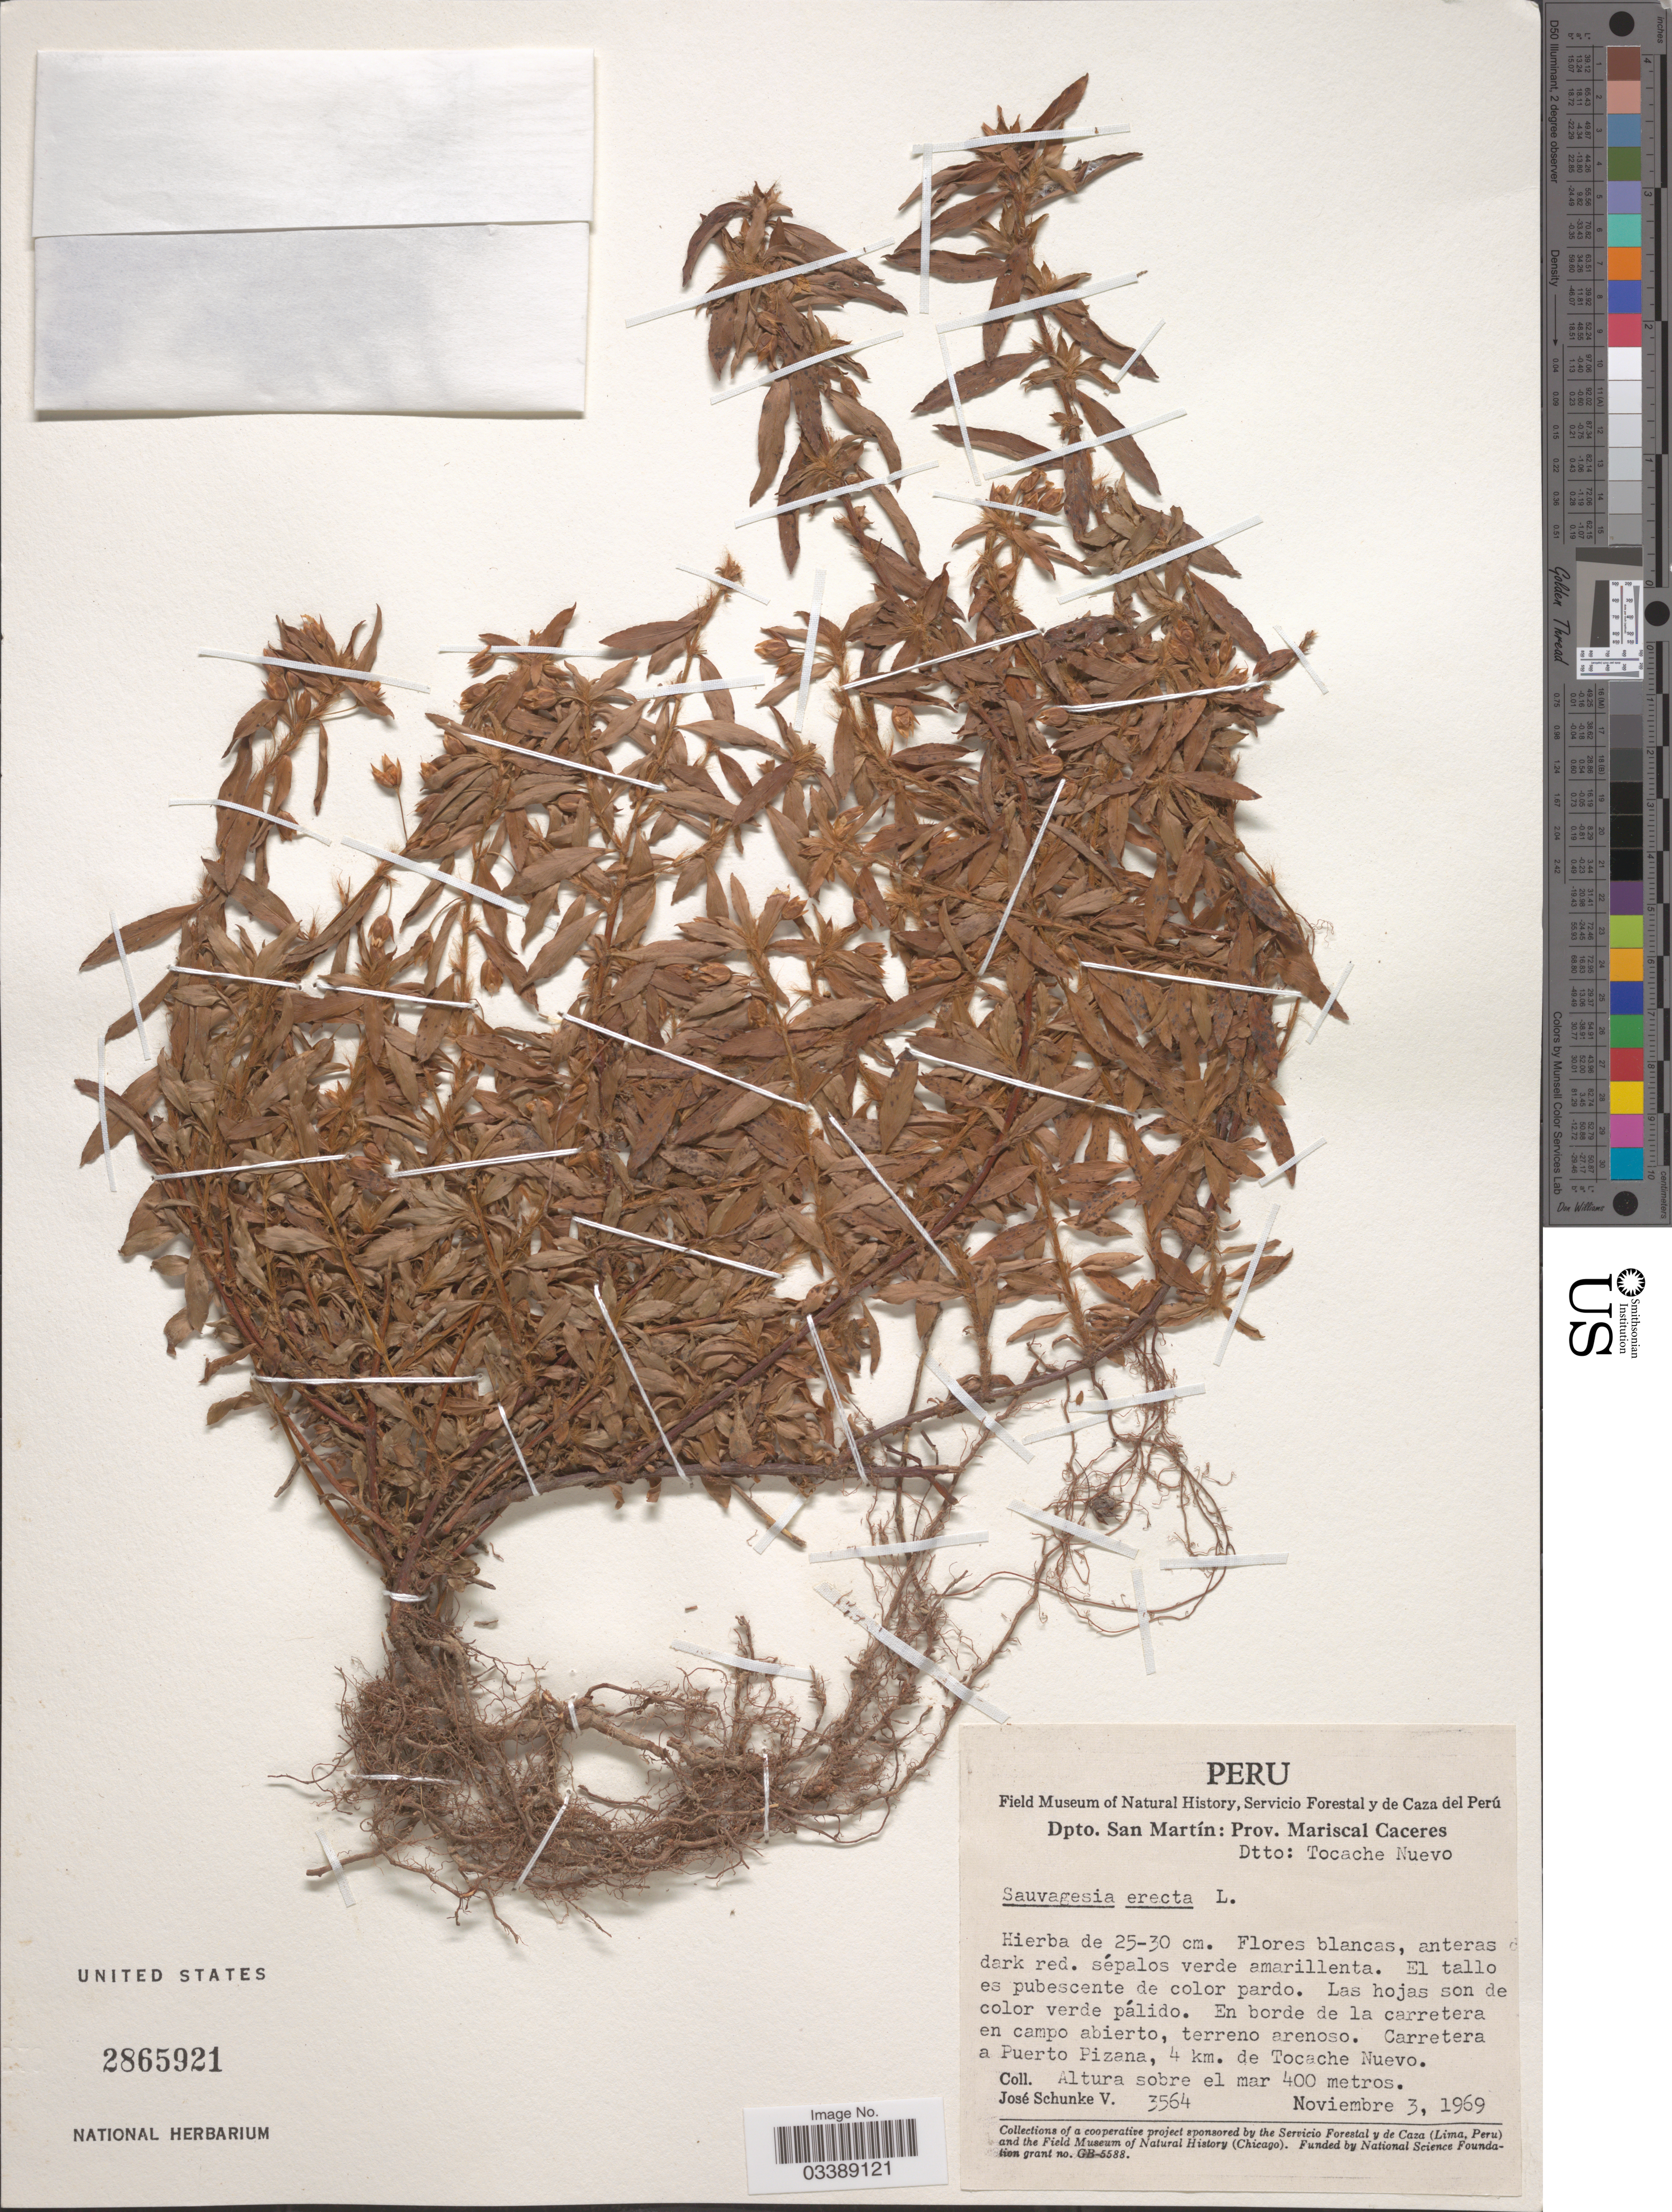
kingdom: Plantae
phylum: Tracheophyta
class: Magnoliopsida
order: Malpighiales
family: Ochnaceae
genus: Sauvagesia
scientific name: Sauvagesia erecta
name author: L.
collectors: J. Schunke Vigo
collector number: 3564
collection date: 1969-11-03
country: Peru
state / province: San Martín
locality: Dpto. San Martín: Prov. Mariscal Caceres. Dtto: Tocache Nuevo. Carretera a Puerto Pizana, 4 km. de Tocache Nuevo.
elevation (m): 400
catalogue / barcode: US 2865921